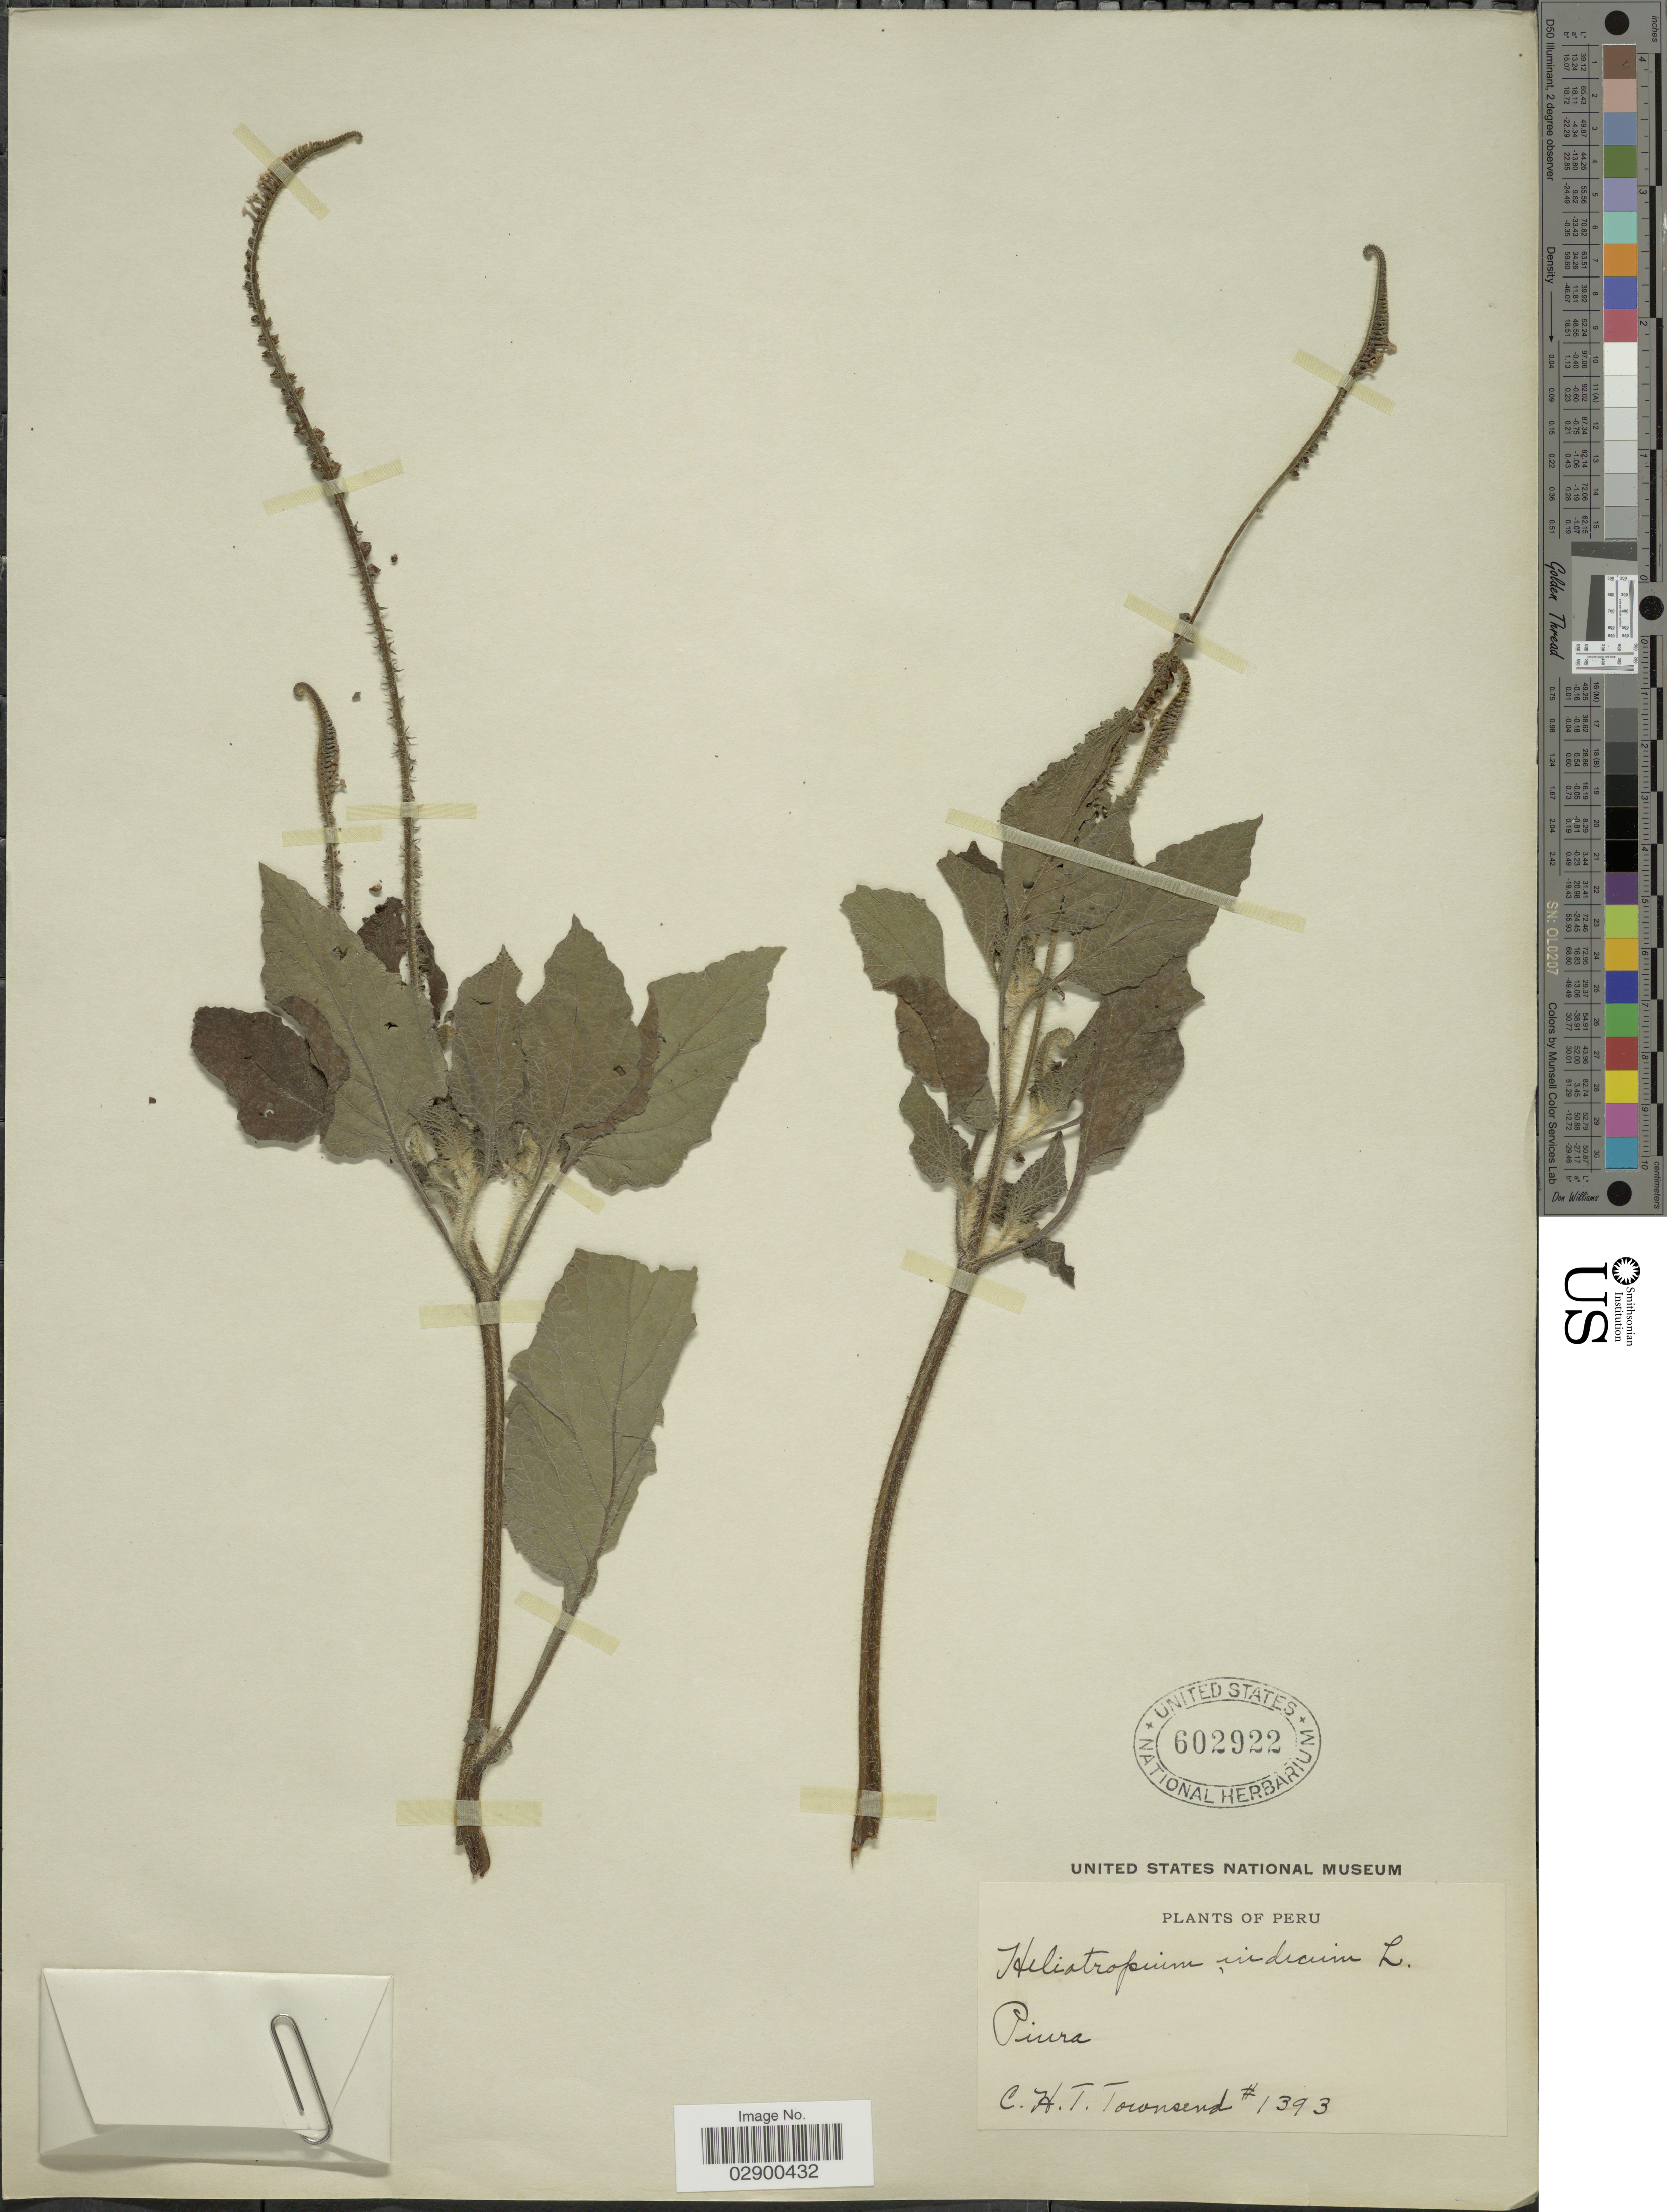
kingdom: Plantae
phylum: Tracheophyta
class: Magnoliopsida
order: Boraginales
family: Heliotropiaceae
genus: Heliotropium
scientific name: Heliotropium indicum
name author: L.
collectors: C. H. T. Townsend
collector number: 1393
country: Peru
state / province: Piura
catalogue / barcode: US 602922